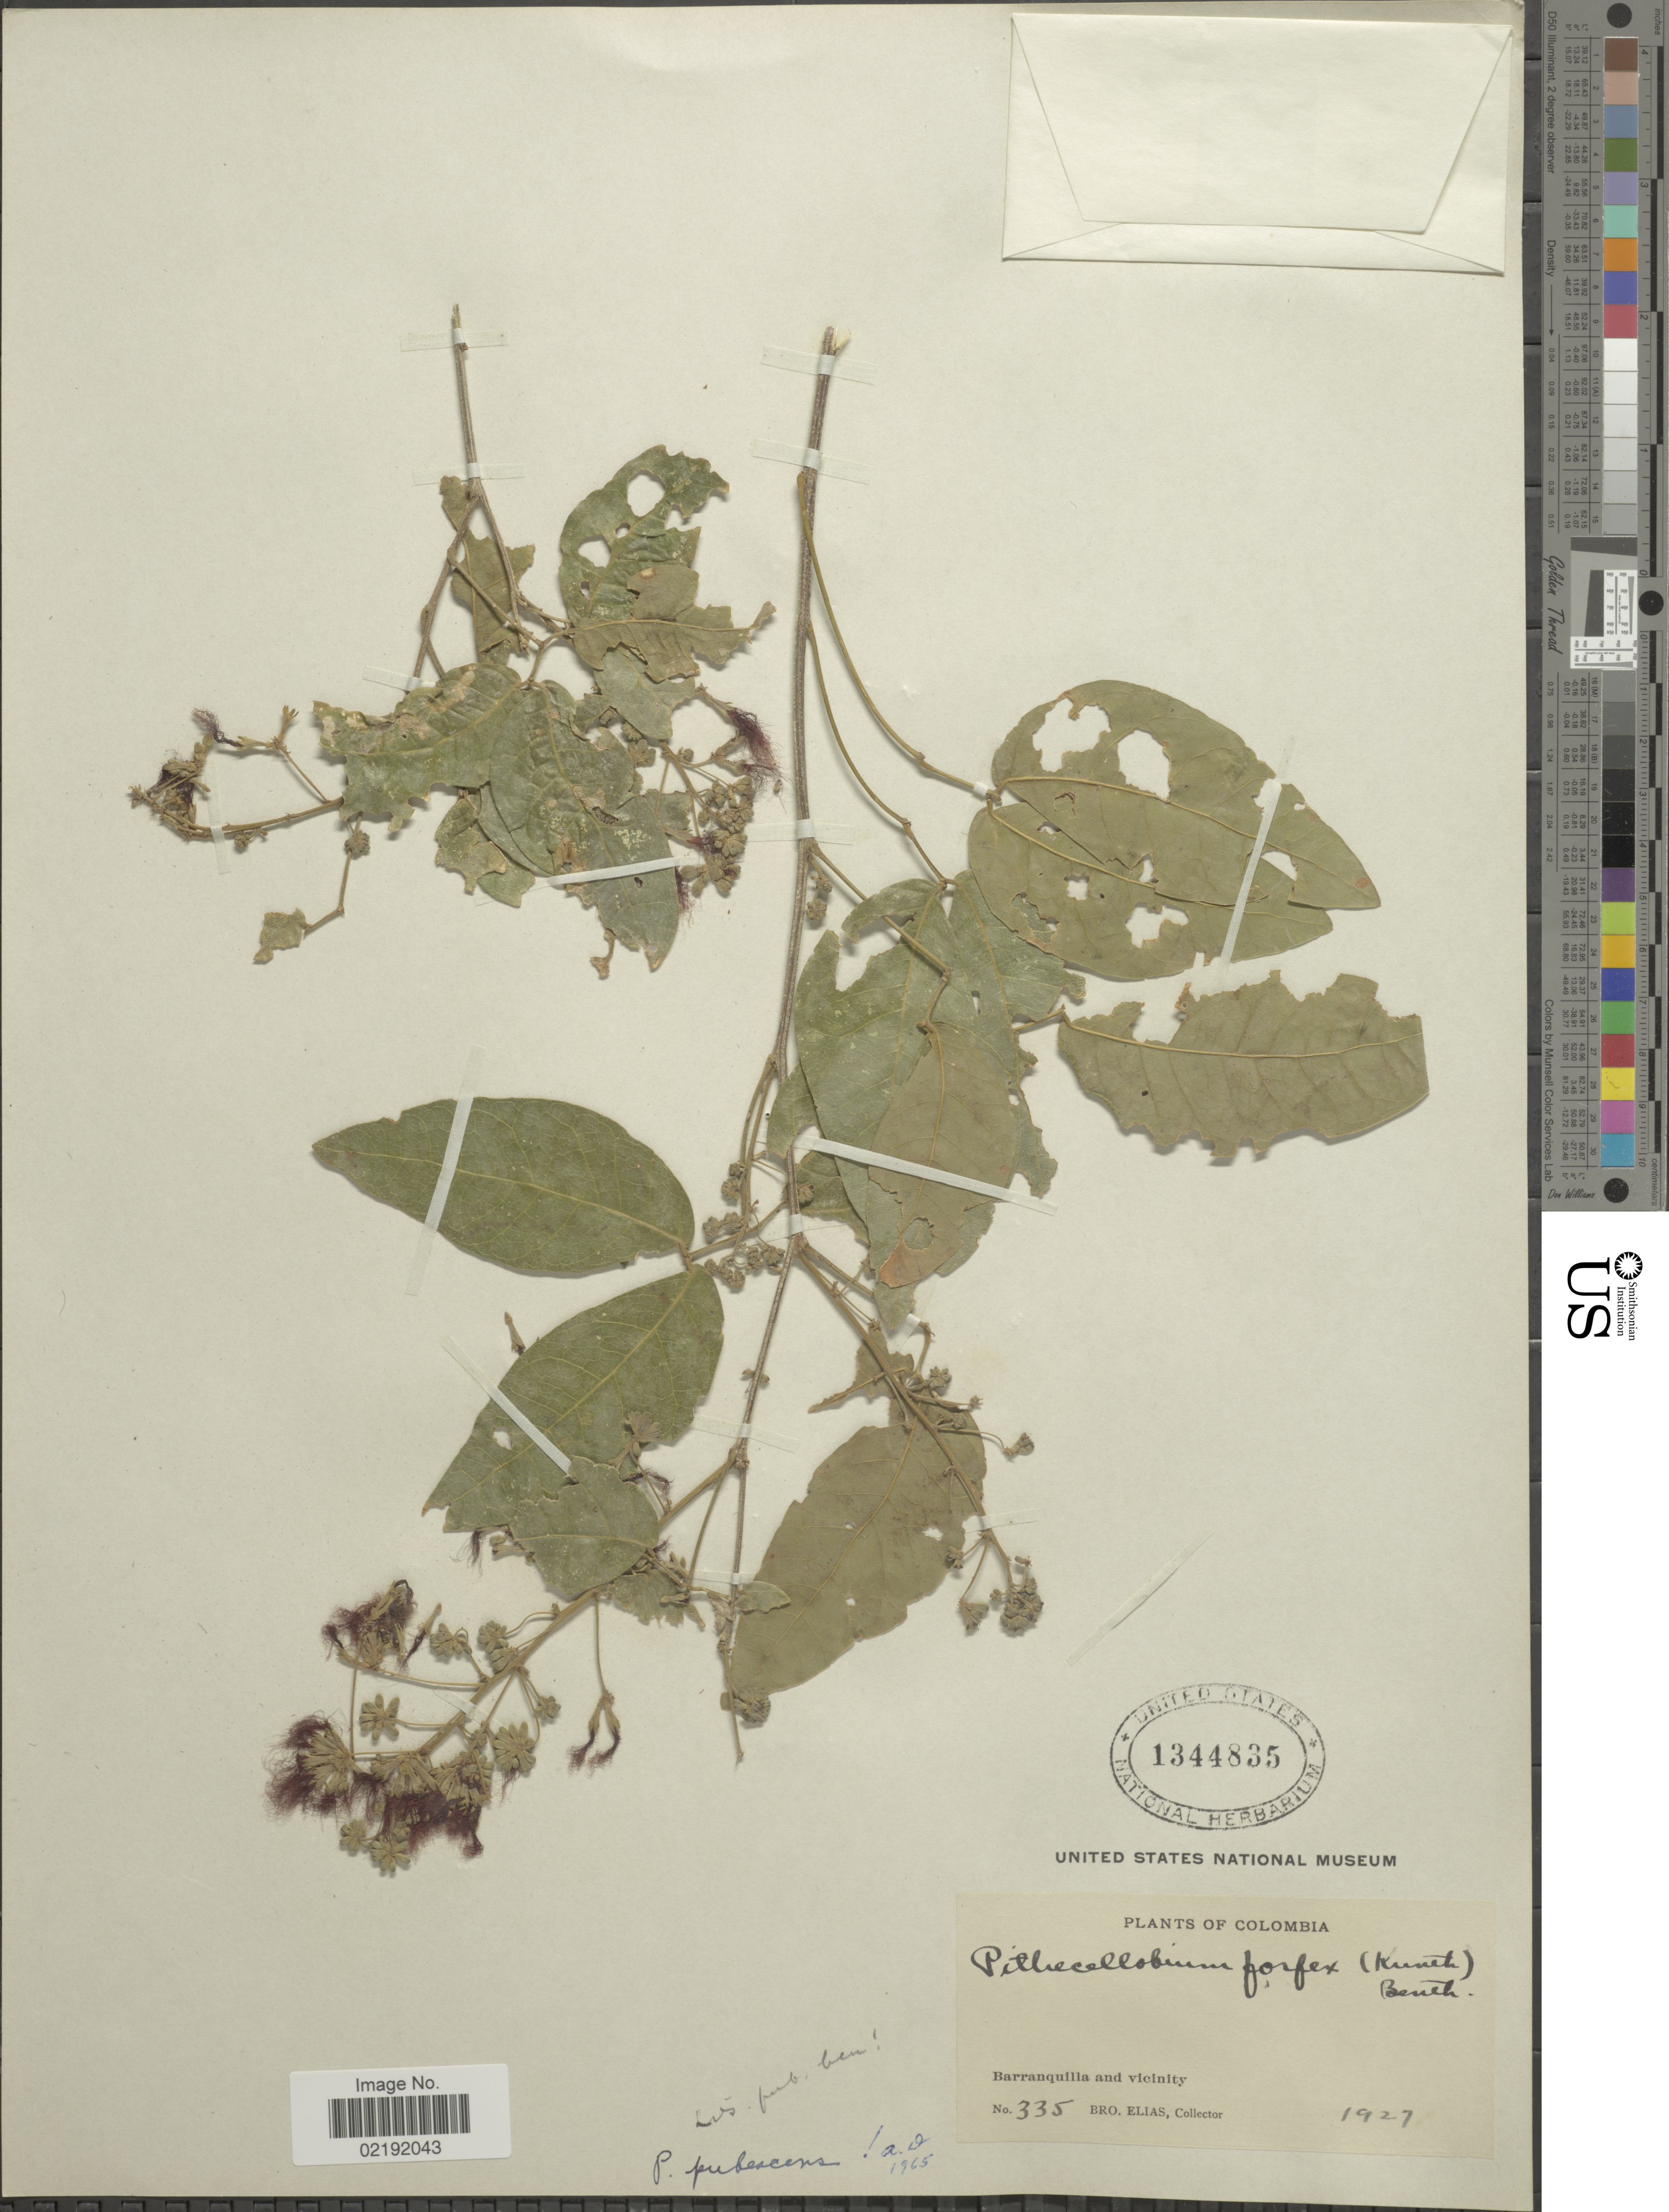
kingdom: Plantae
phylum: Tracheophyta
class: Magnoliopsida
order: Fabales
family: Fabaceae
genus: Pithecellobium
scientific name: Pithecellobium roseum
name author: (Vahl) Barneby & J.W. Grimes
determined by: U.S. National Herbarium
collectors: Bro. Elias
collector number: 335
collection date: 1927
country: Colombia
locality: Barranquilla and vicinity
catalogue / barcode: US 1344835